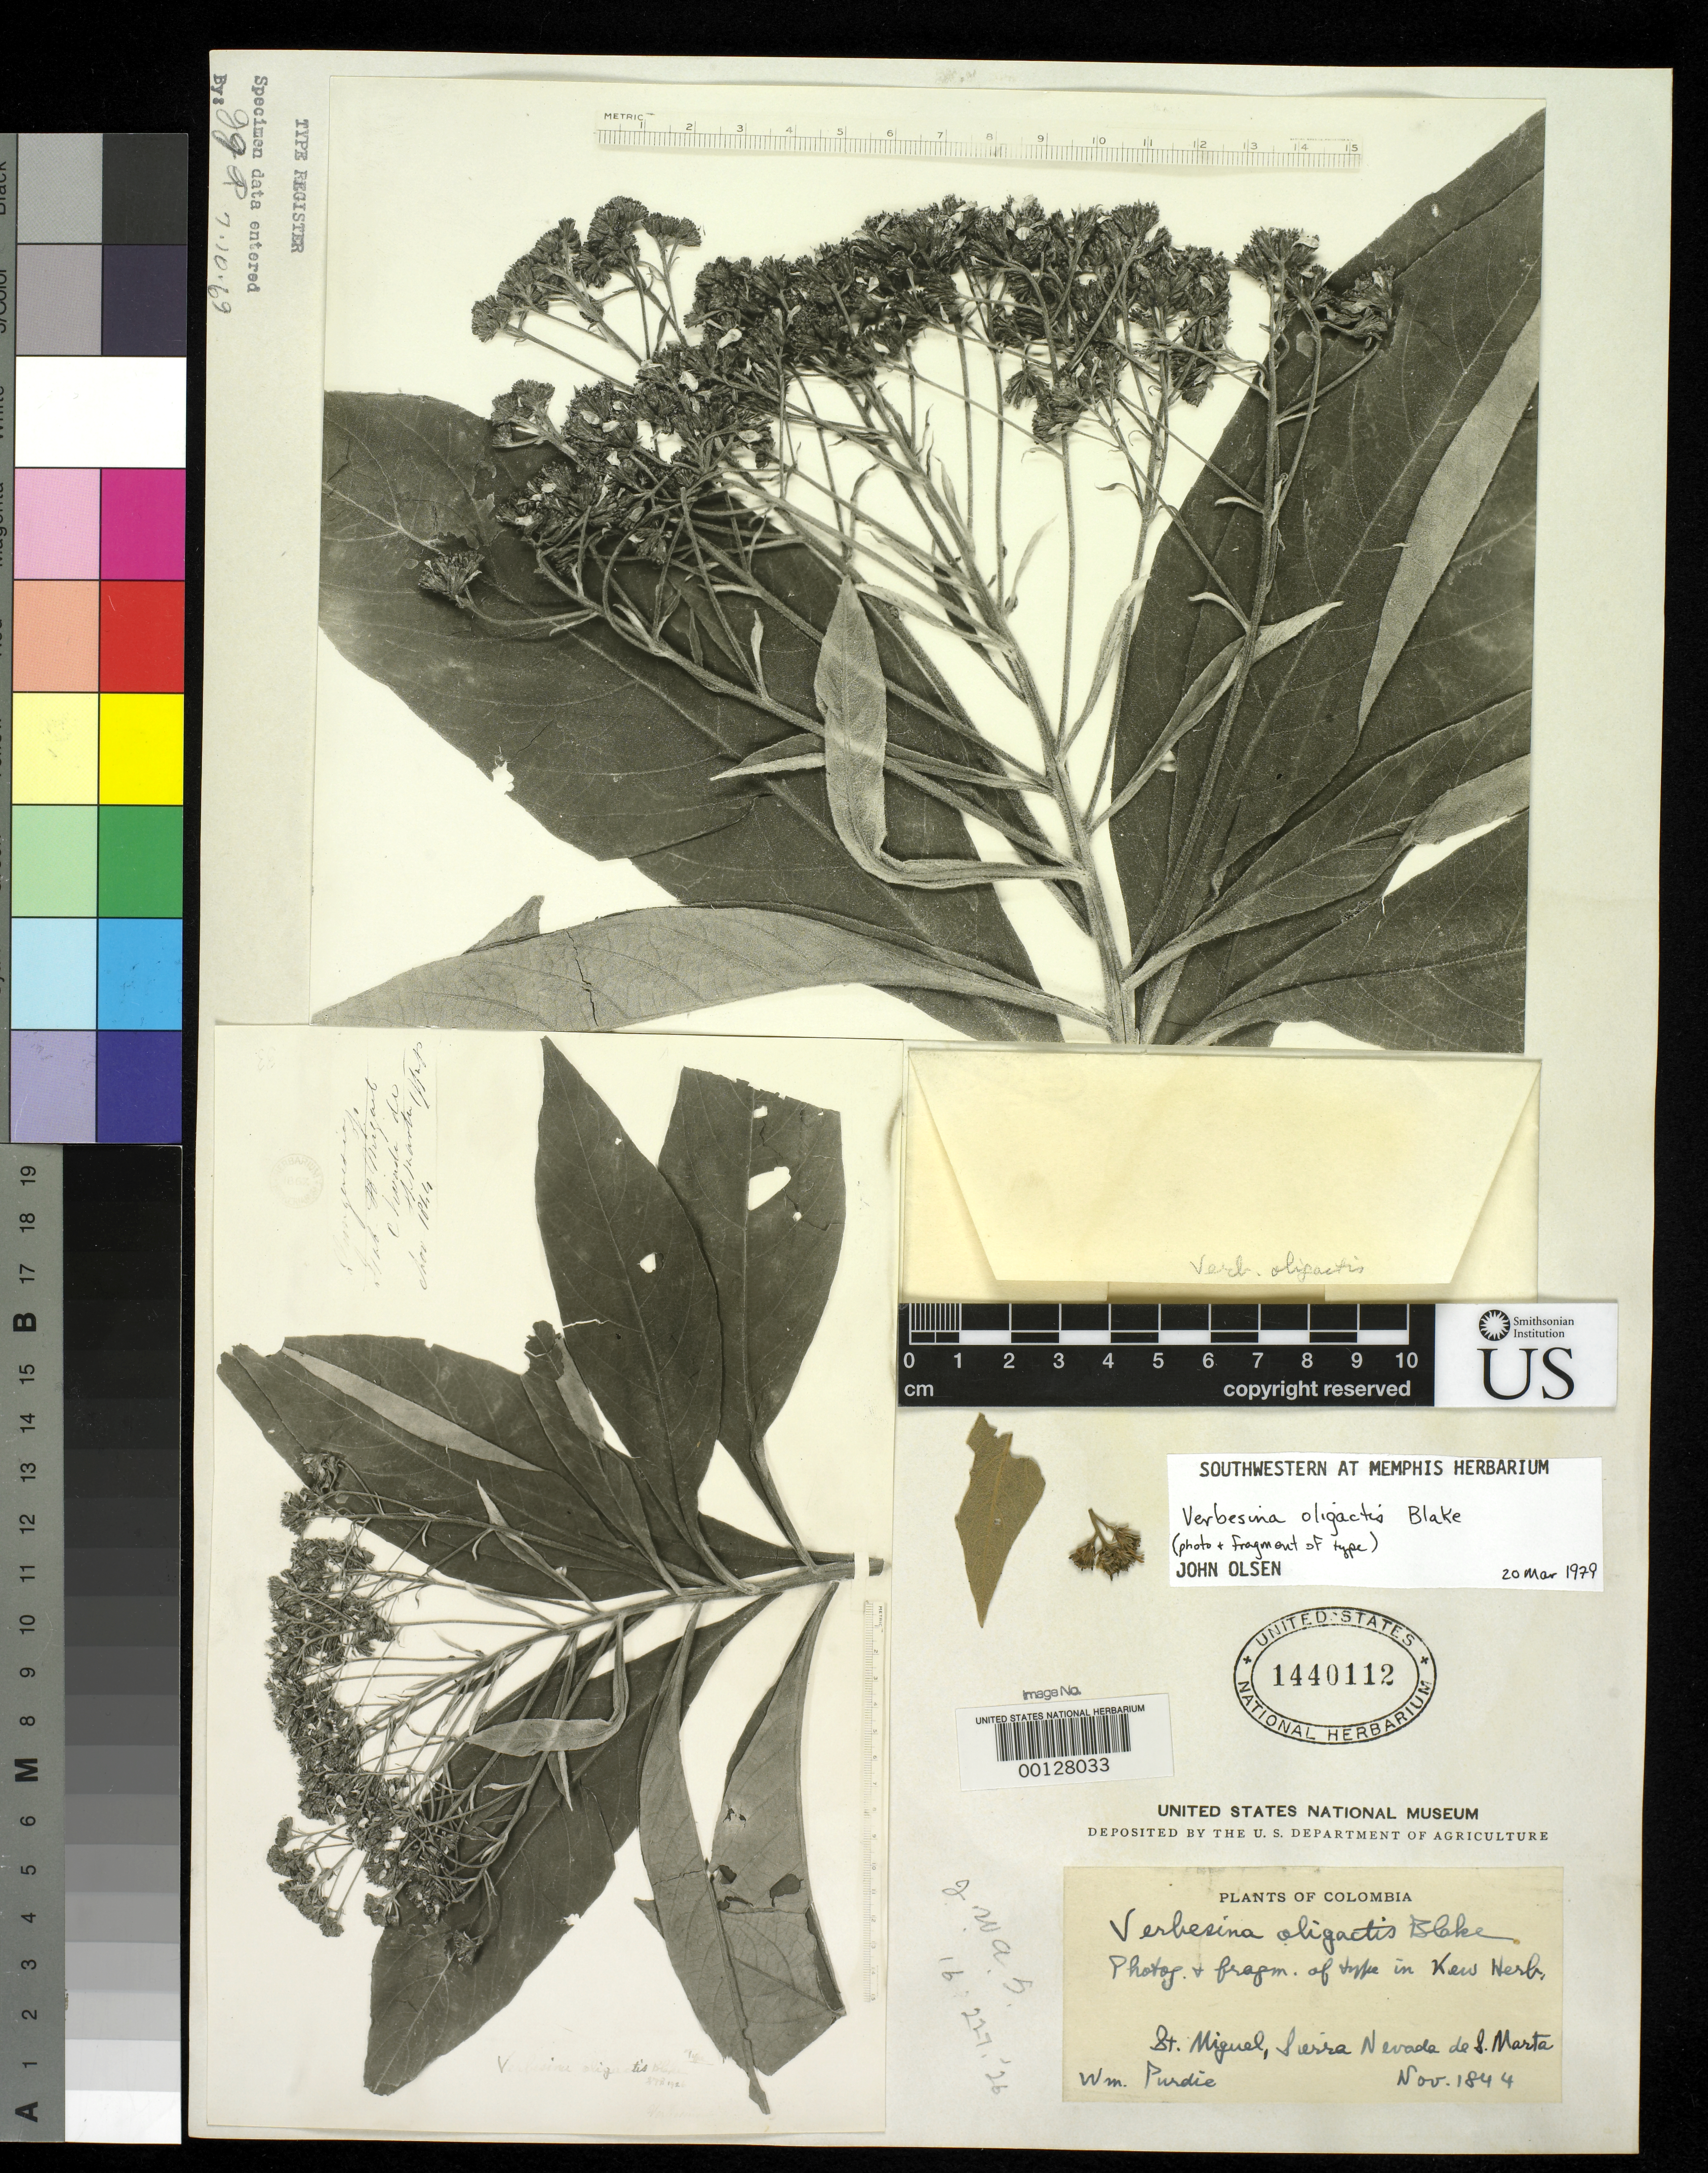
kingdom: Plantae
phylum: Tracheophyta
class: Magnoliopsida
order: Asterales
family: Asteraceae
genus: Verbesina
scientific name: Verbesina oligactis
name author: S.F. Blake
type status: Type Fragment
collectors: W. Purdie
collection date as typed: Nov 1844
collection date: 1844-11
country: Colombia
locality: Sal Miguel, Sierra Nevada of Santa Marta.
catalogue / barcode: US 1440112